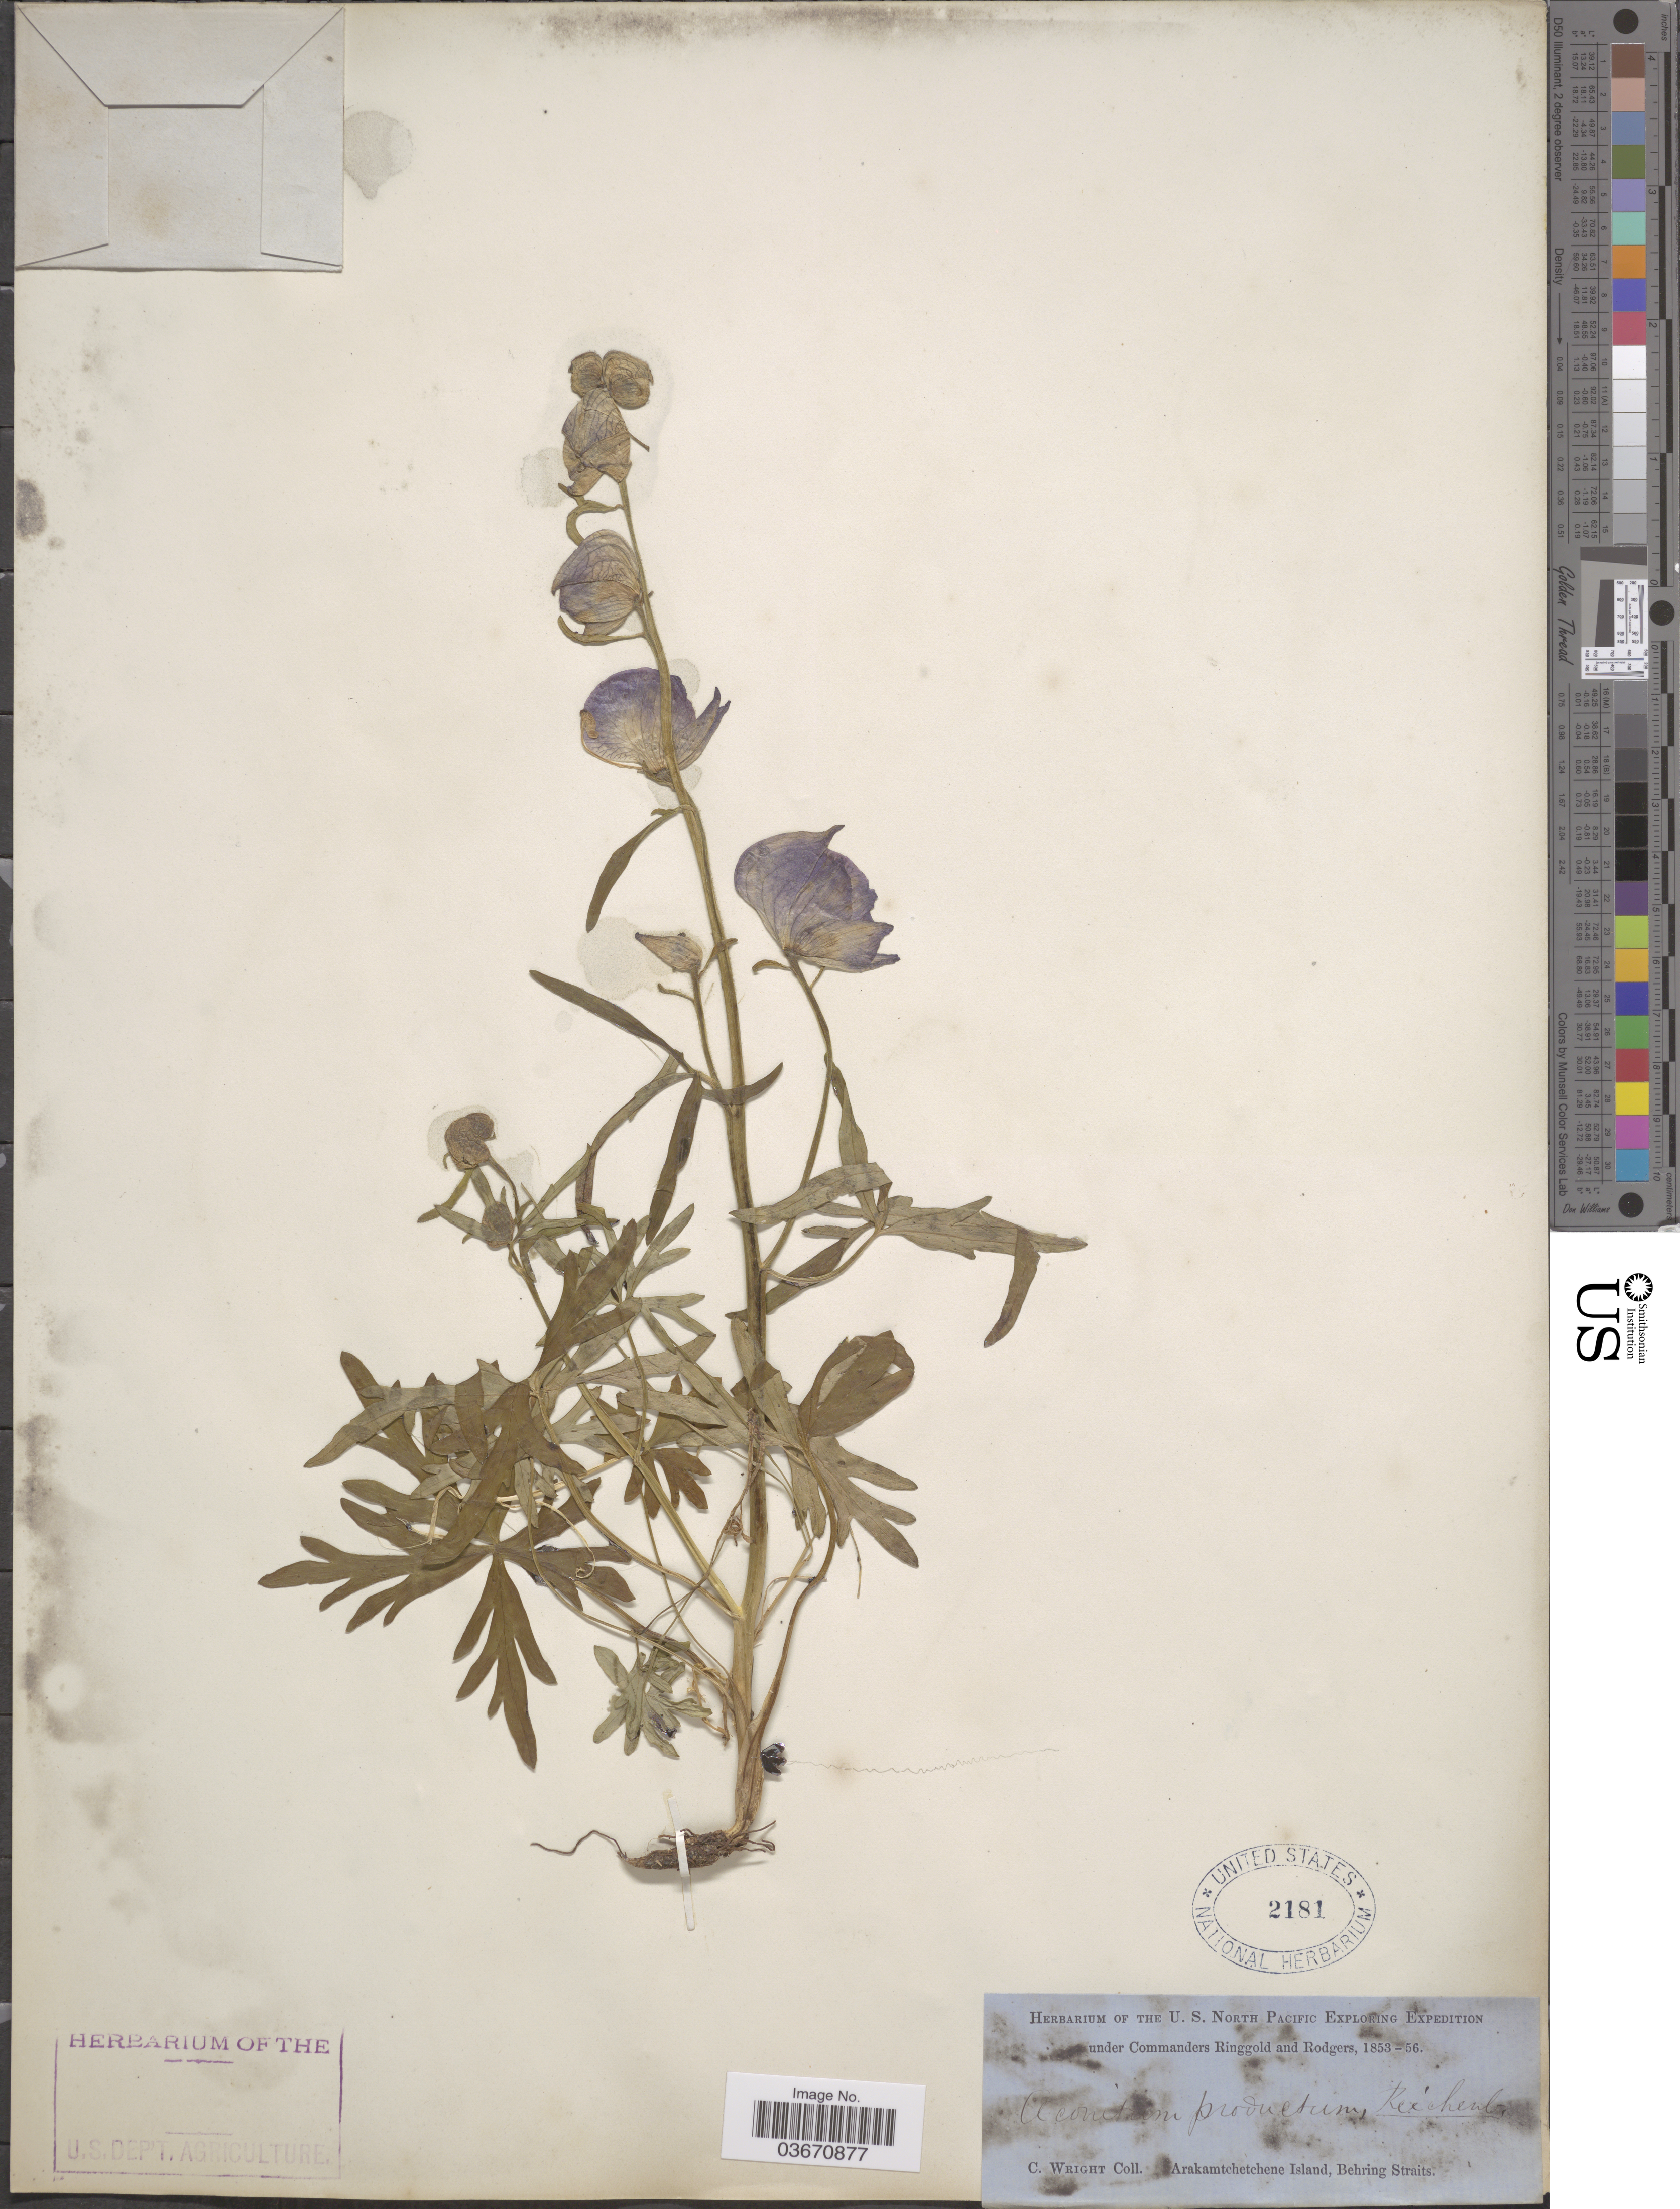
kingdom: Plantae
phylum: Tracheophyta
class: Magnoliopsida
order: Ranunculales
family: Ranunculaceae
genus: Aconitum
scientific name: Aconitum productum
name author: Rchb.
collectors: C. Wright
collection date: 1853/1856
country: Russian Federation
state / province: Chukotka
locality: Arakamtchetchene Island, Behring Straits.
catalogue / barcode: US 2181